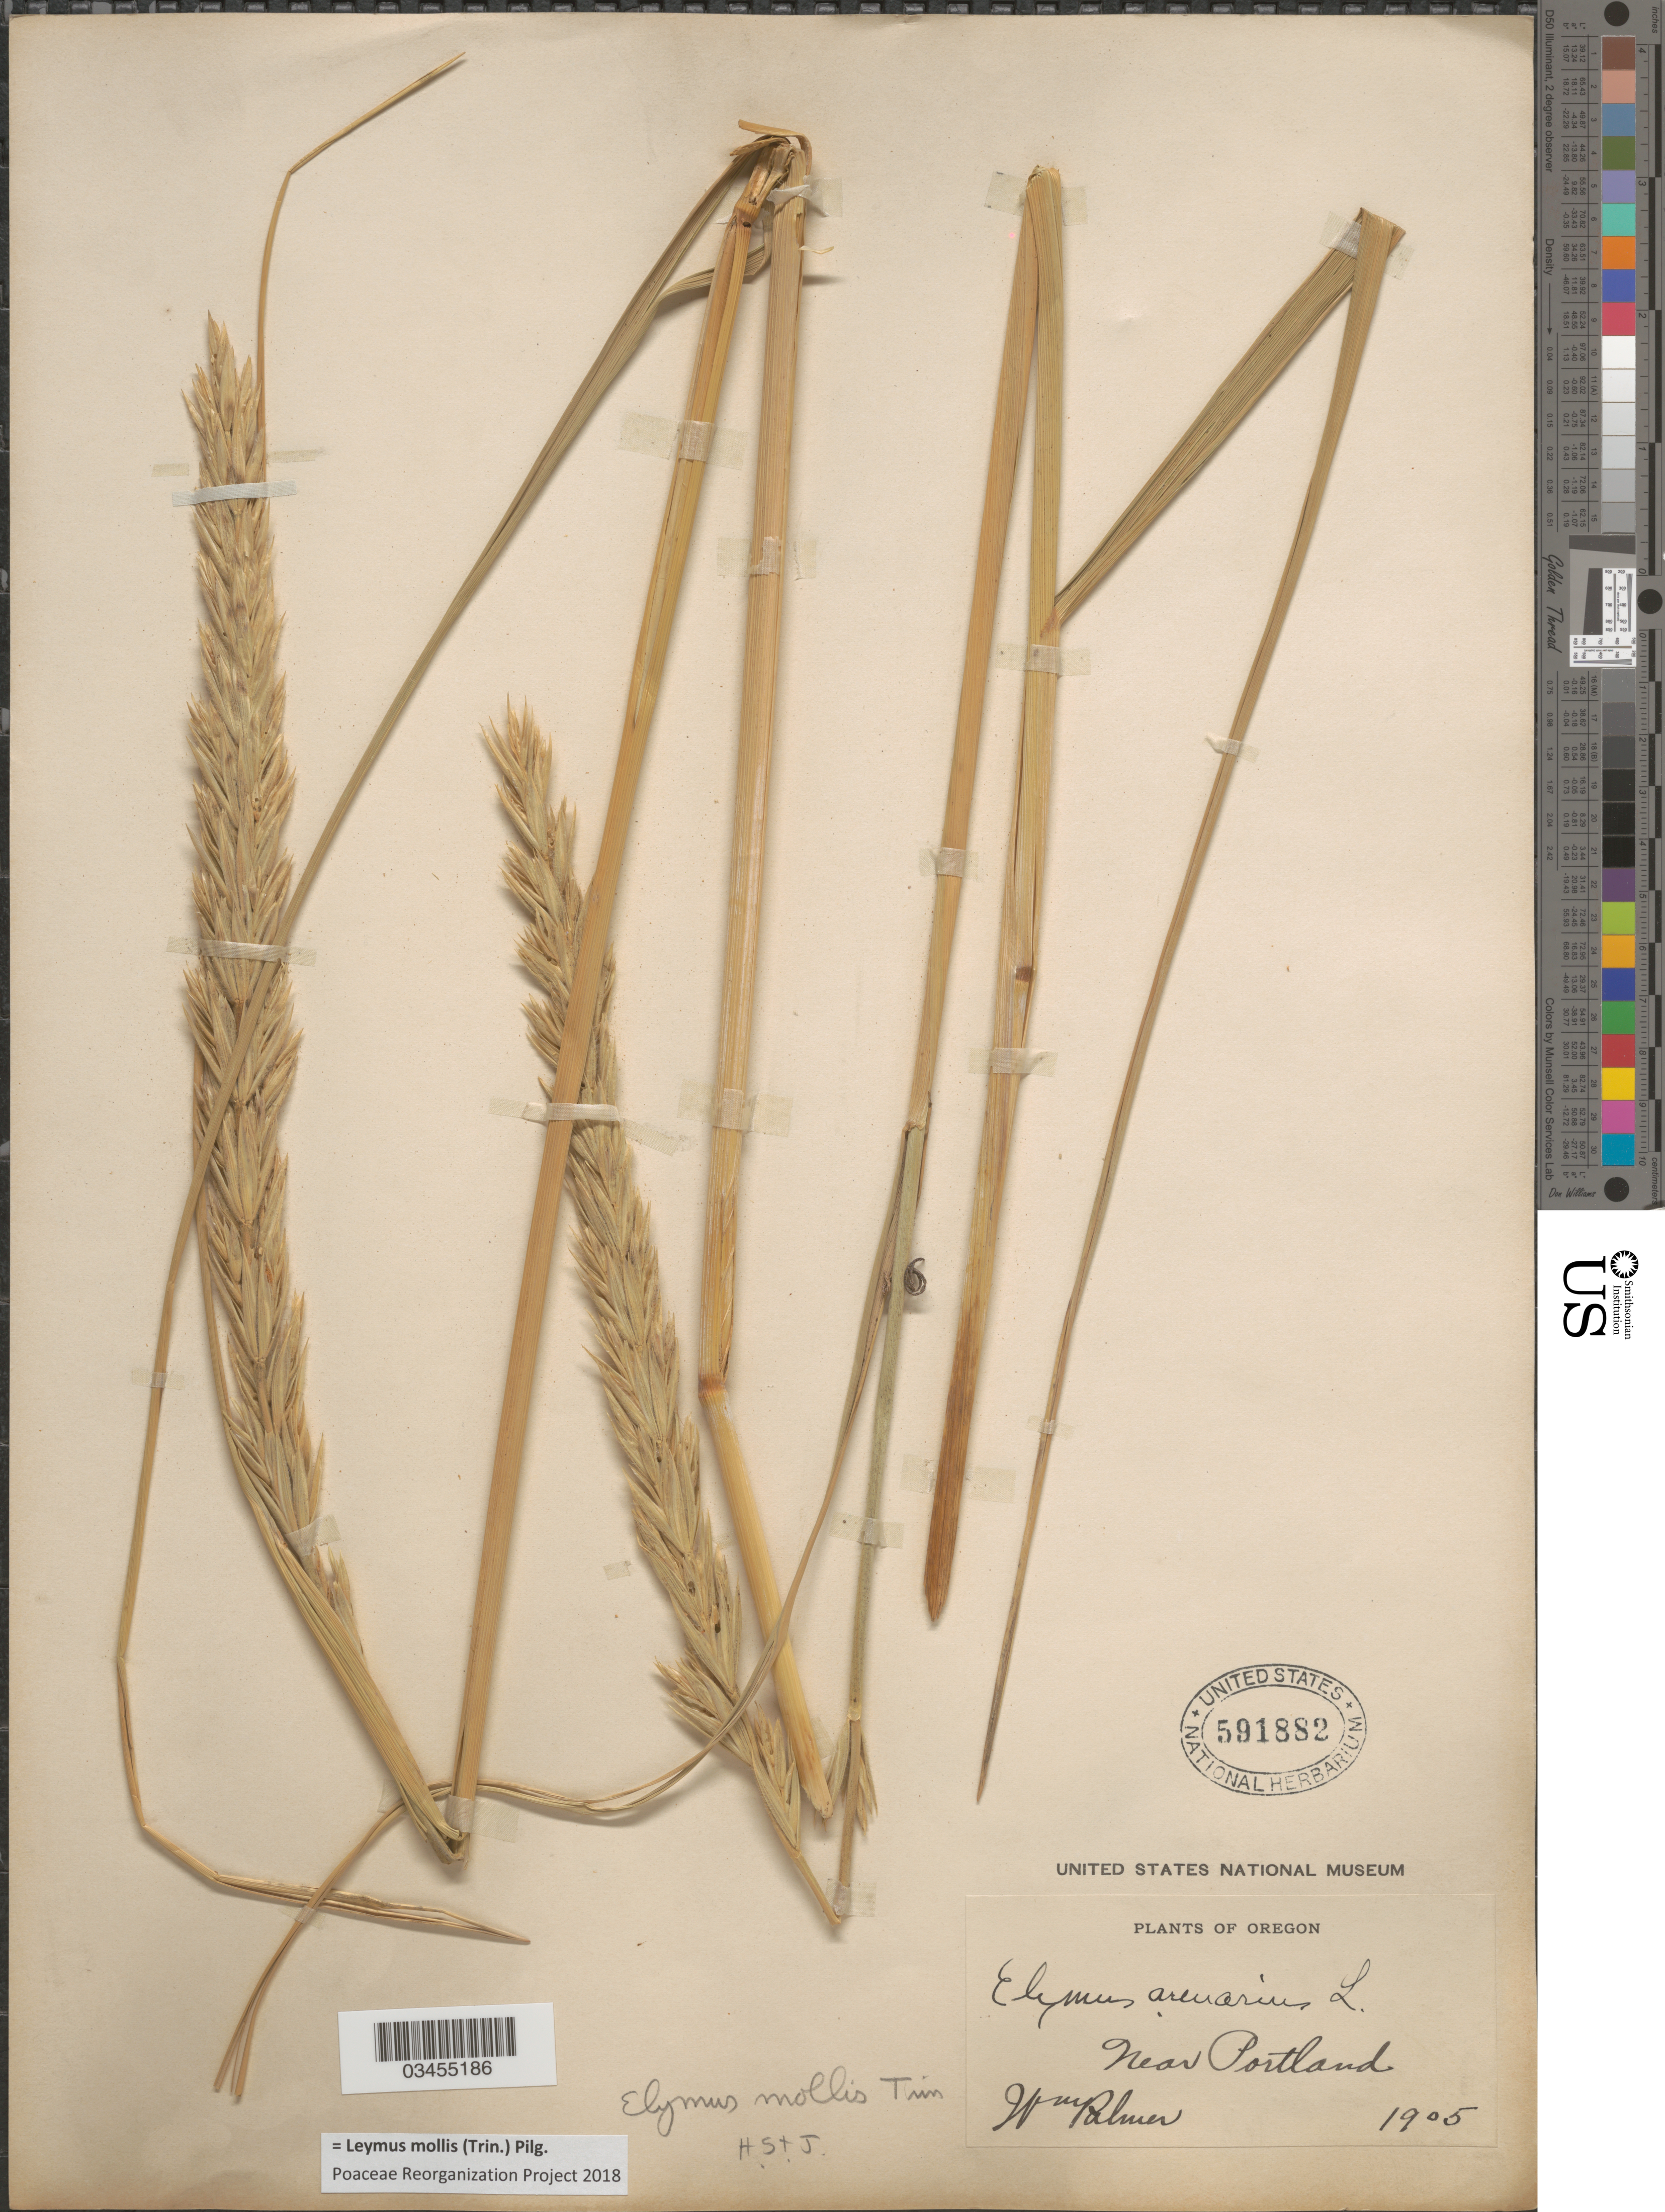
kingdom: Plantae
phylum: Tracheophyta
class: Liliopsida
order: Poales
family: Poaceae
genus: Leymus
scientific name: Leymus mollis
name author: (Trin.) Pilg.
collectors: W. Palmer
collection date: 1905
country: United States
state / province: Oregon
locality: Near Portland.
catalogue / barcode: US 591882